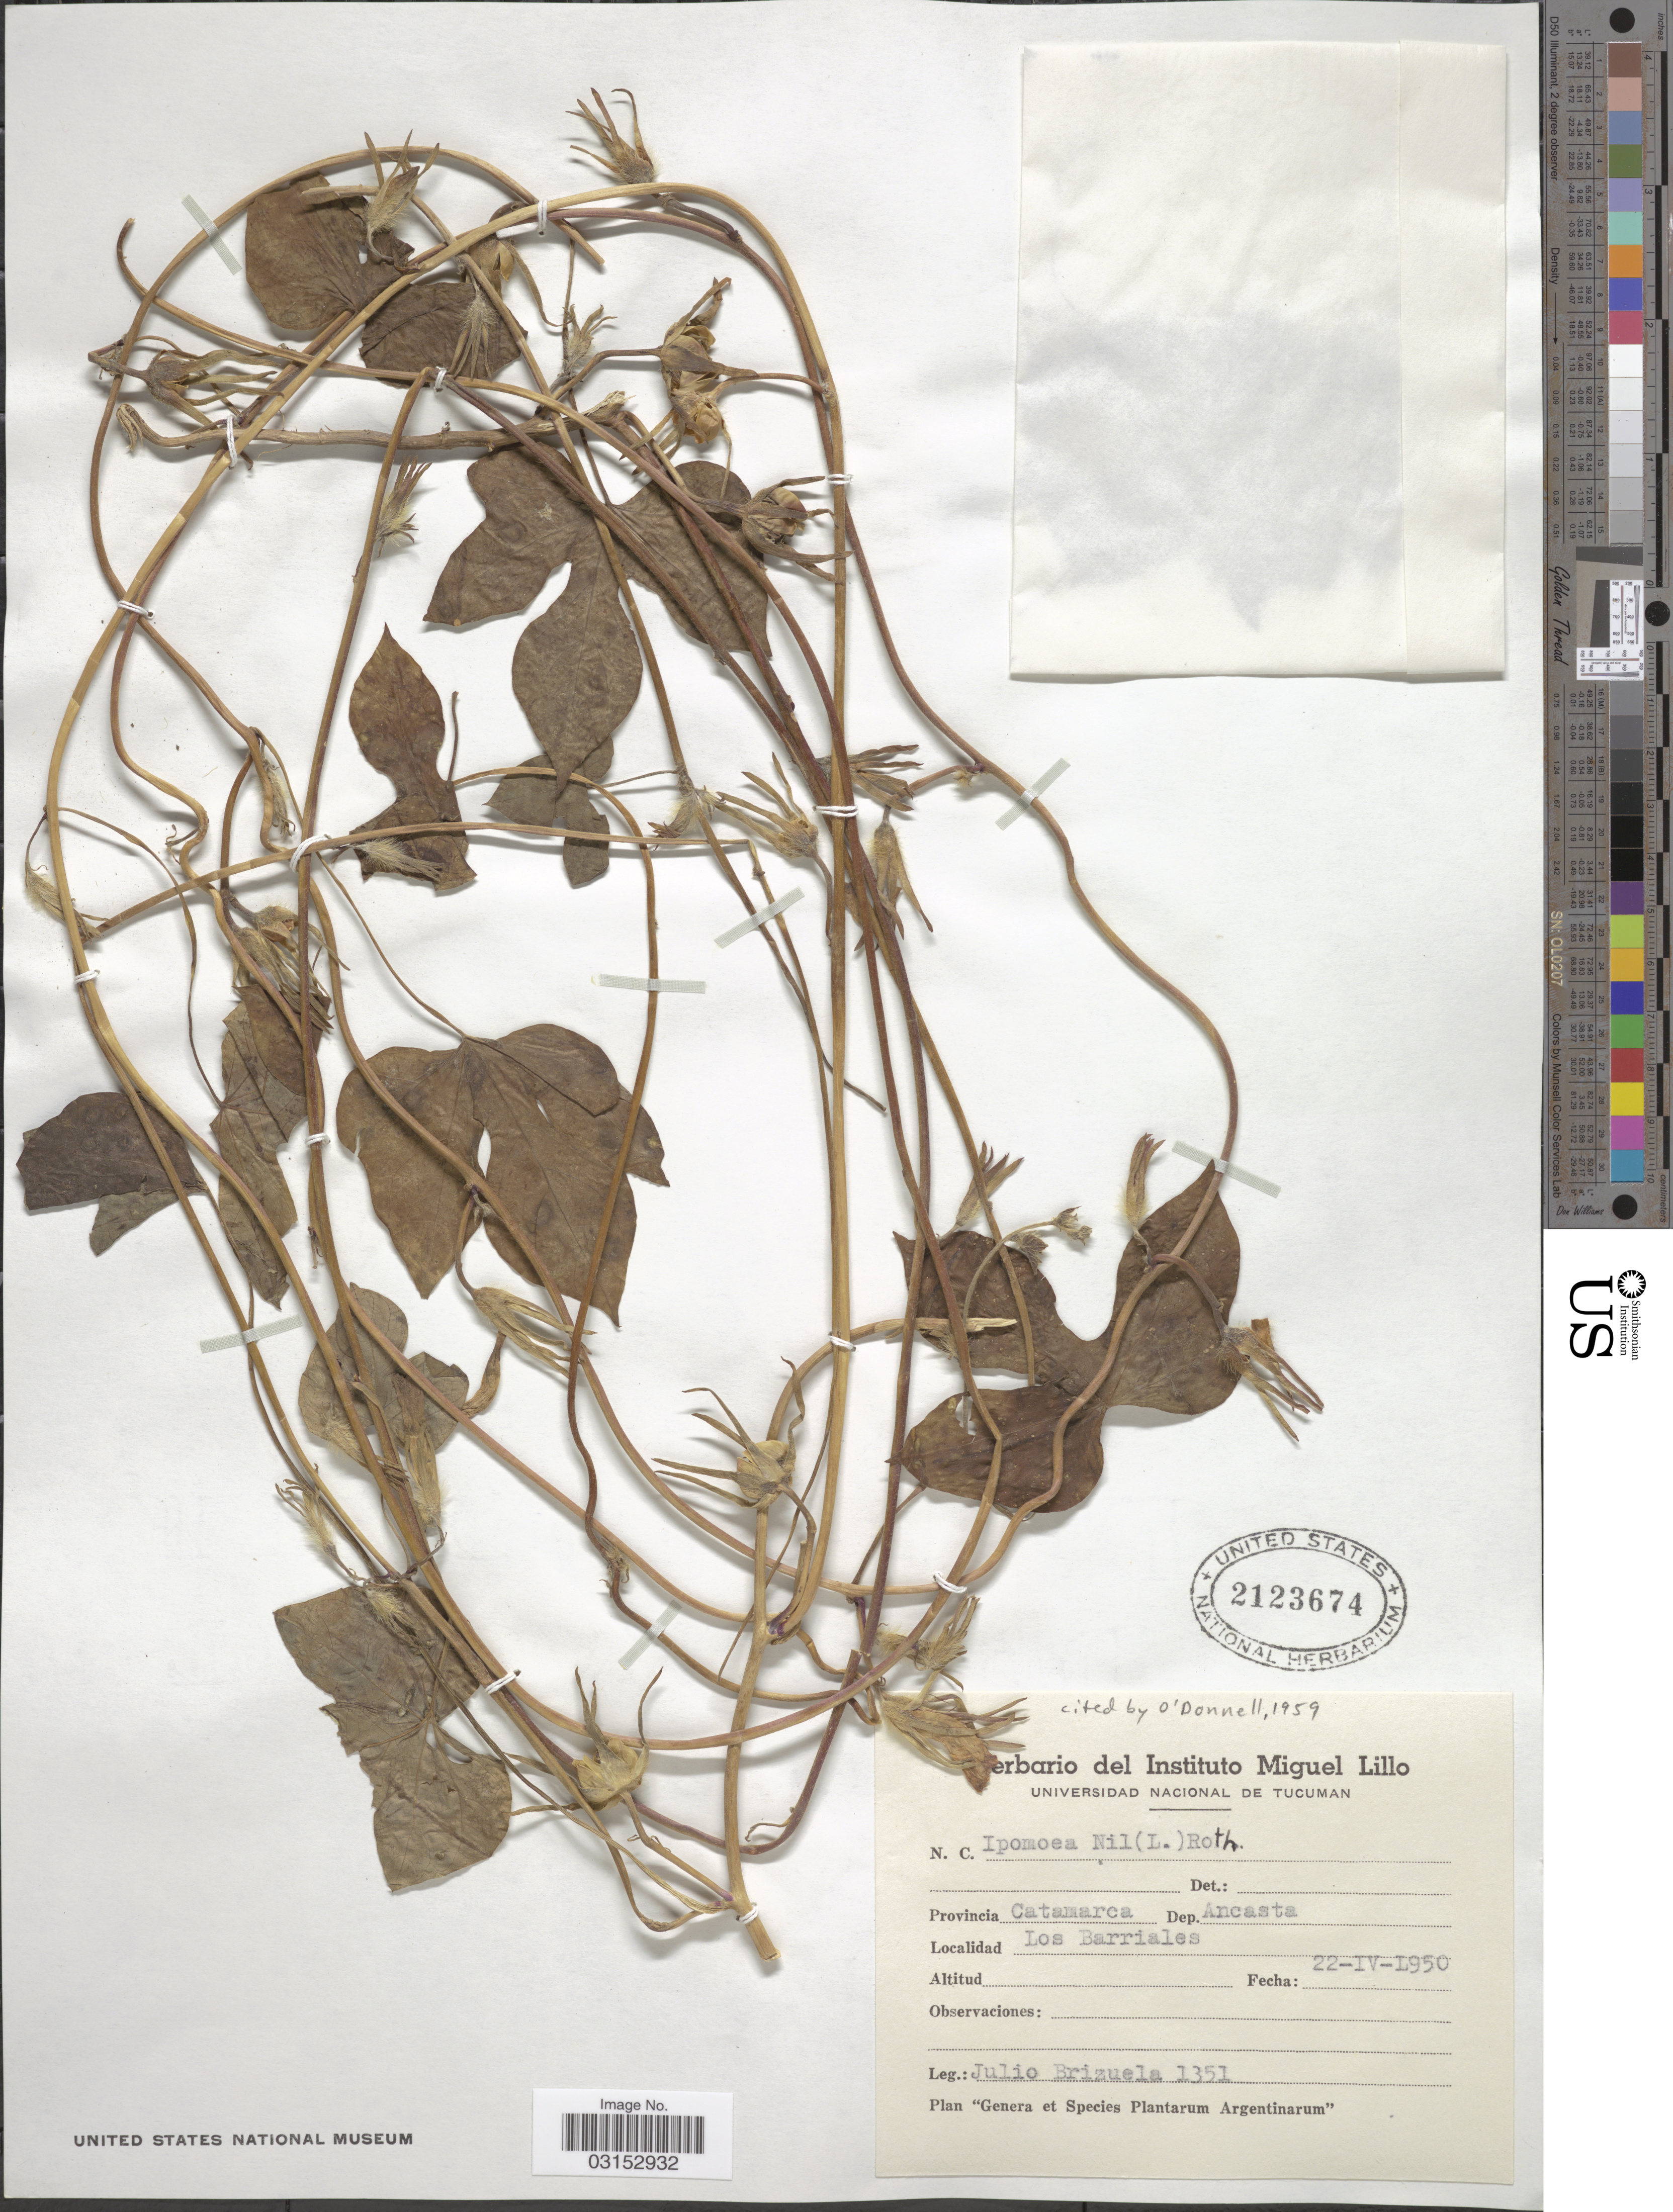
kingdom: Plantae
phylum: Tracheophyta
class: Magnoliopsida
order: Solanales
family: Convolvulaceae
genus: Ipomoea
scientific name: Ipomoea nil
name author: (L.) Roth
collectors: J. Brizuela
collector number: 1351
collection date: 1950-04-22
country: Argentina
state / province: Catamarca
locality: Dep. Ancasta. Los Barriales.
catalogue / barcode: US 2123674